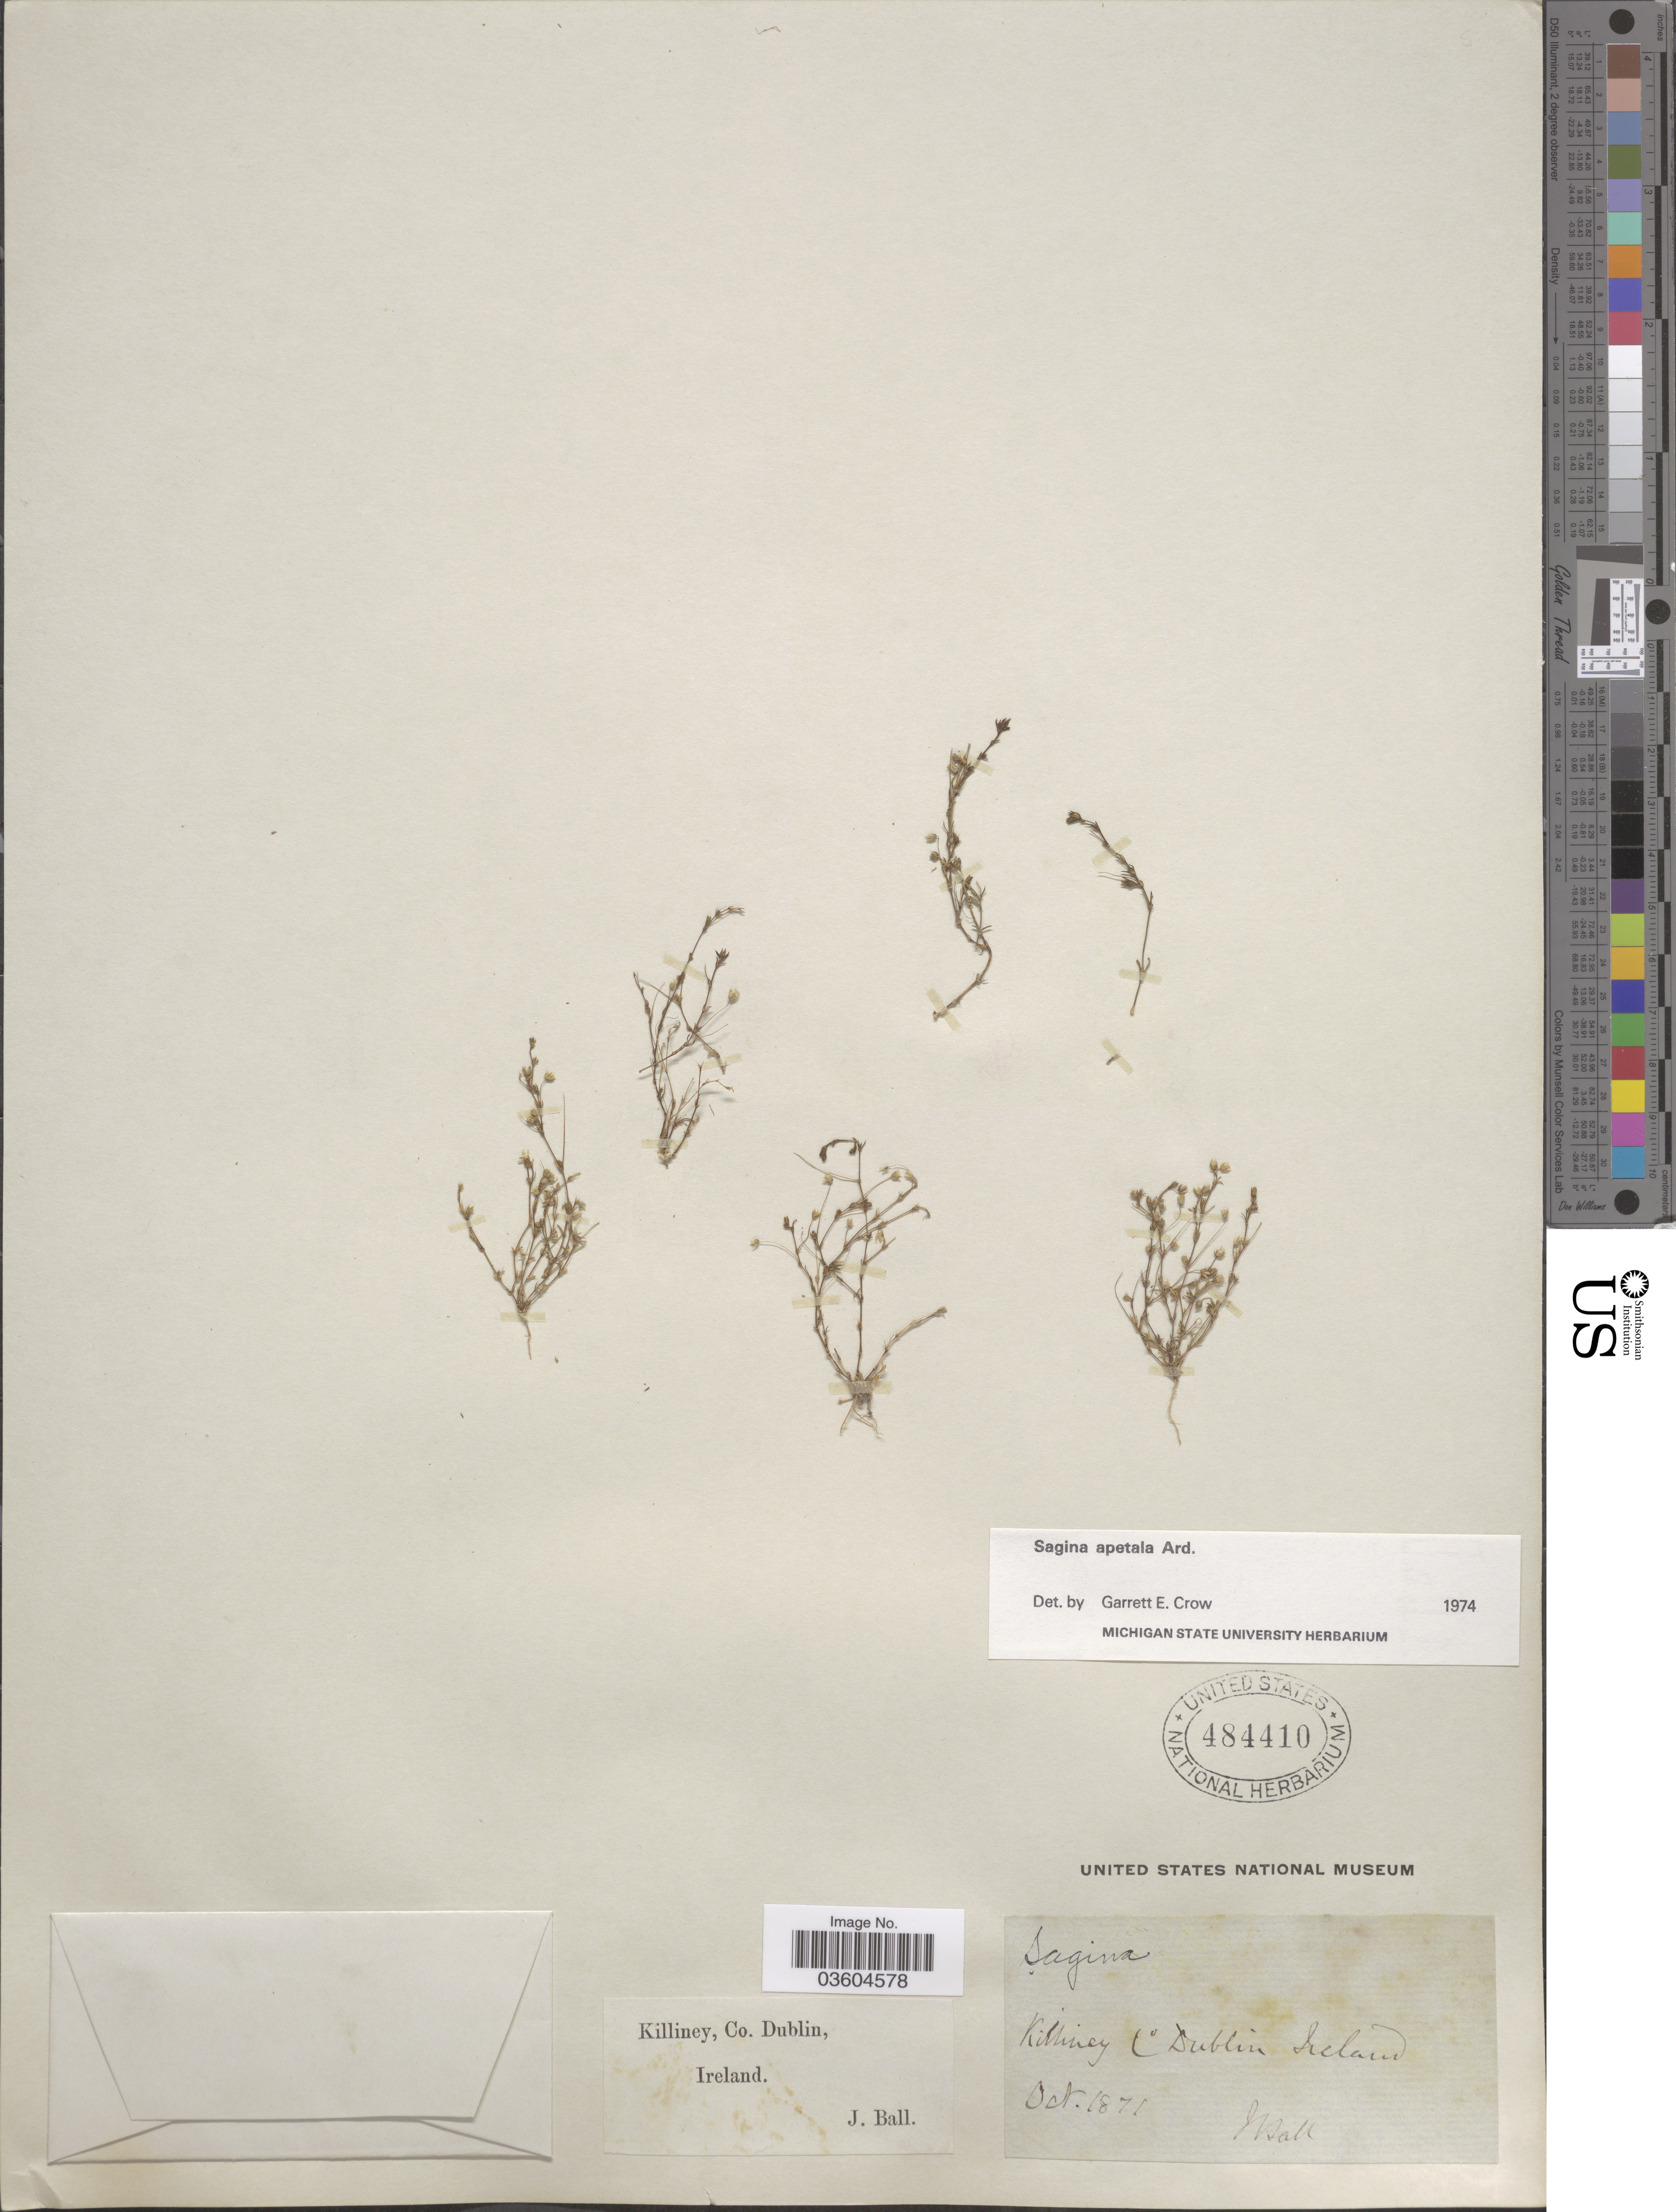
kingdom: Plantae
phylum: Tracheophyta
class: Magnoliopsida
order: Caryophyllales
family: Caryophyllaceae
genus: Sagina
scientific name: Sagina apetala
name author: Ard.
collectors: J. Ball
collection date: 1871-10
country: Ireland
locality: Killiney, Co. Dublin.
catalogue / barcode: US 484410